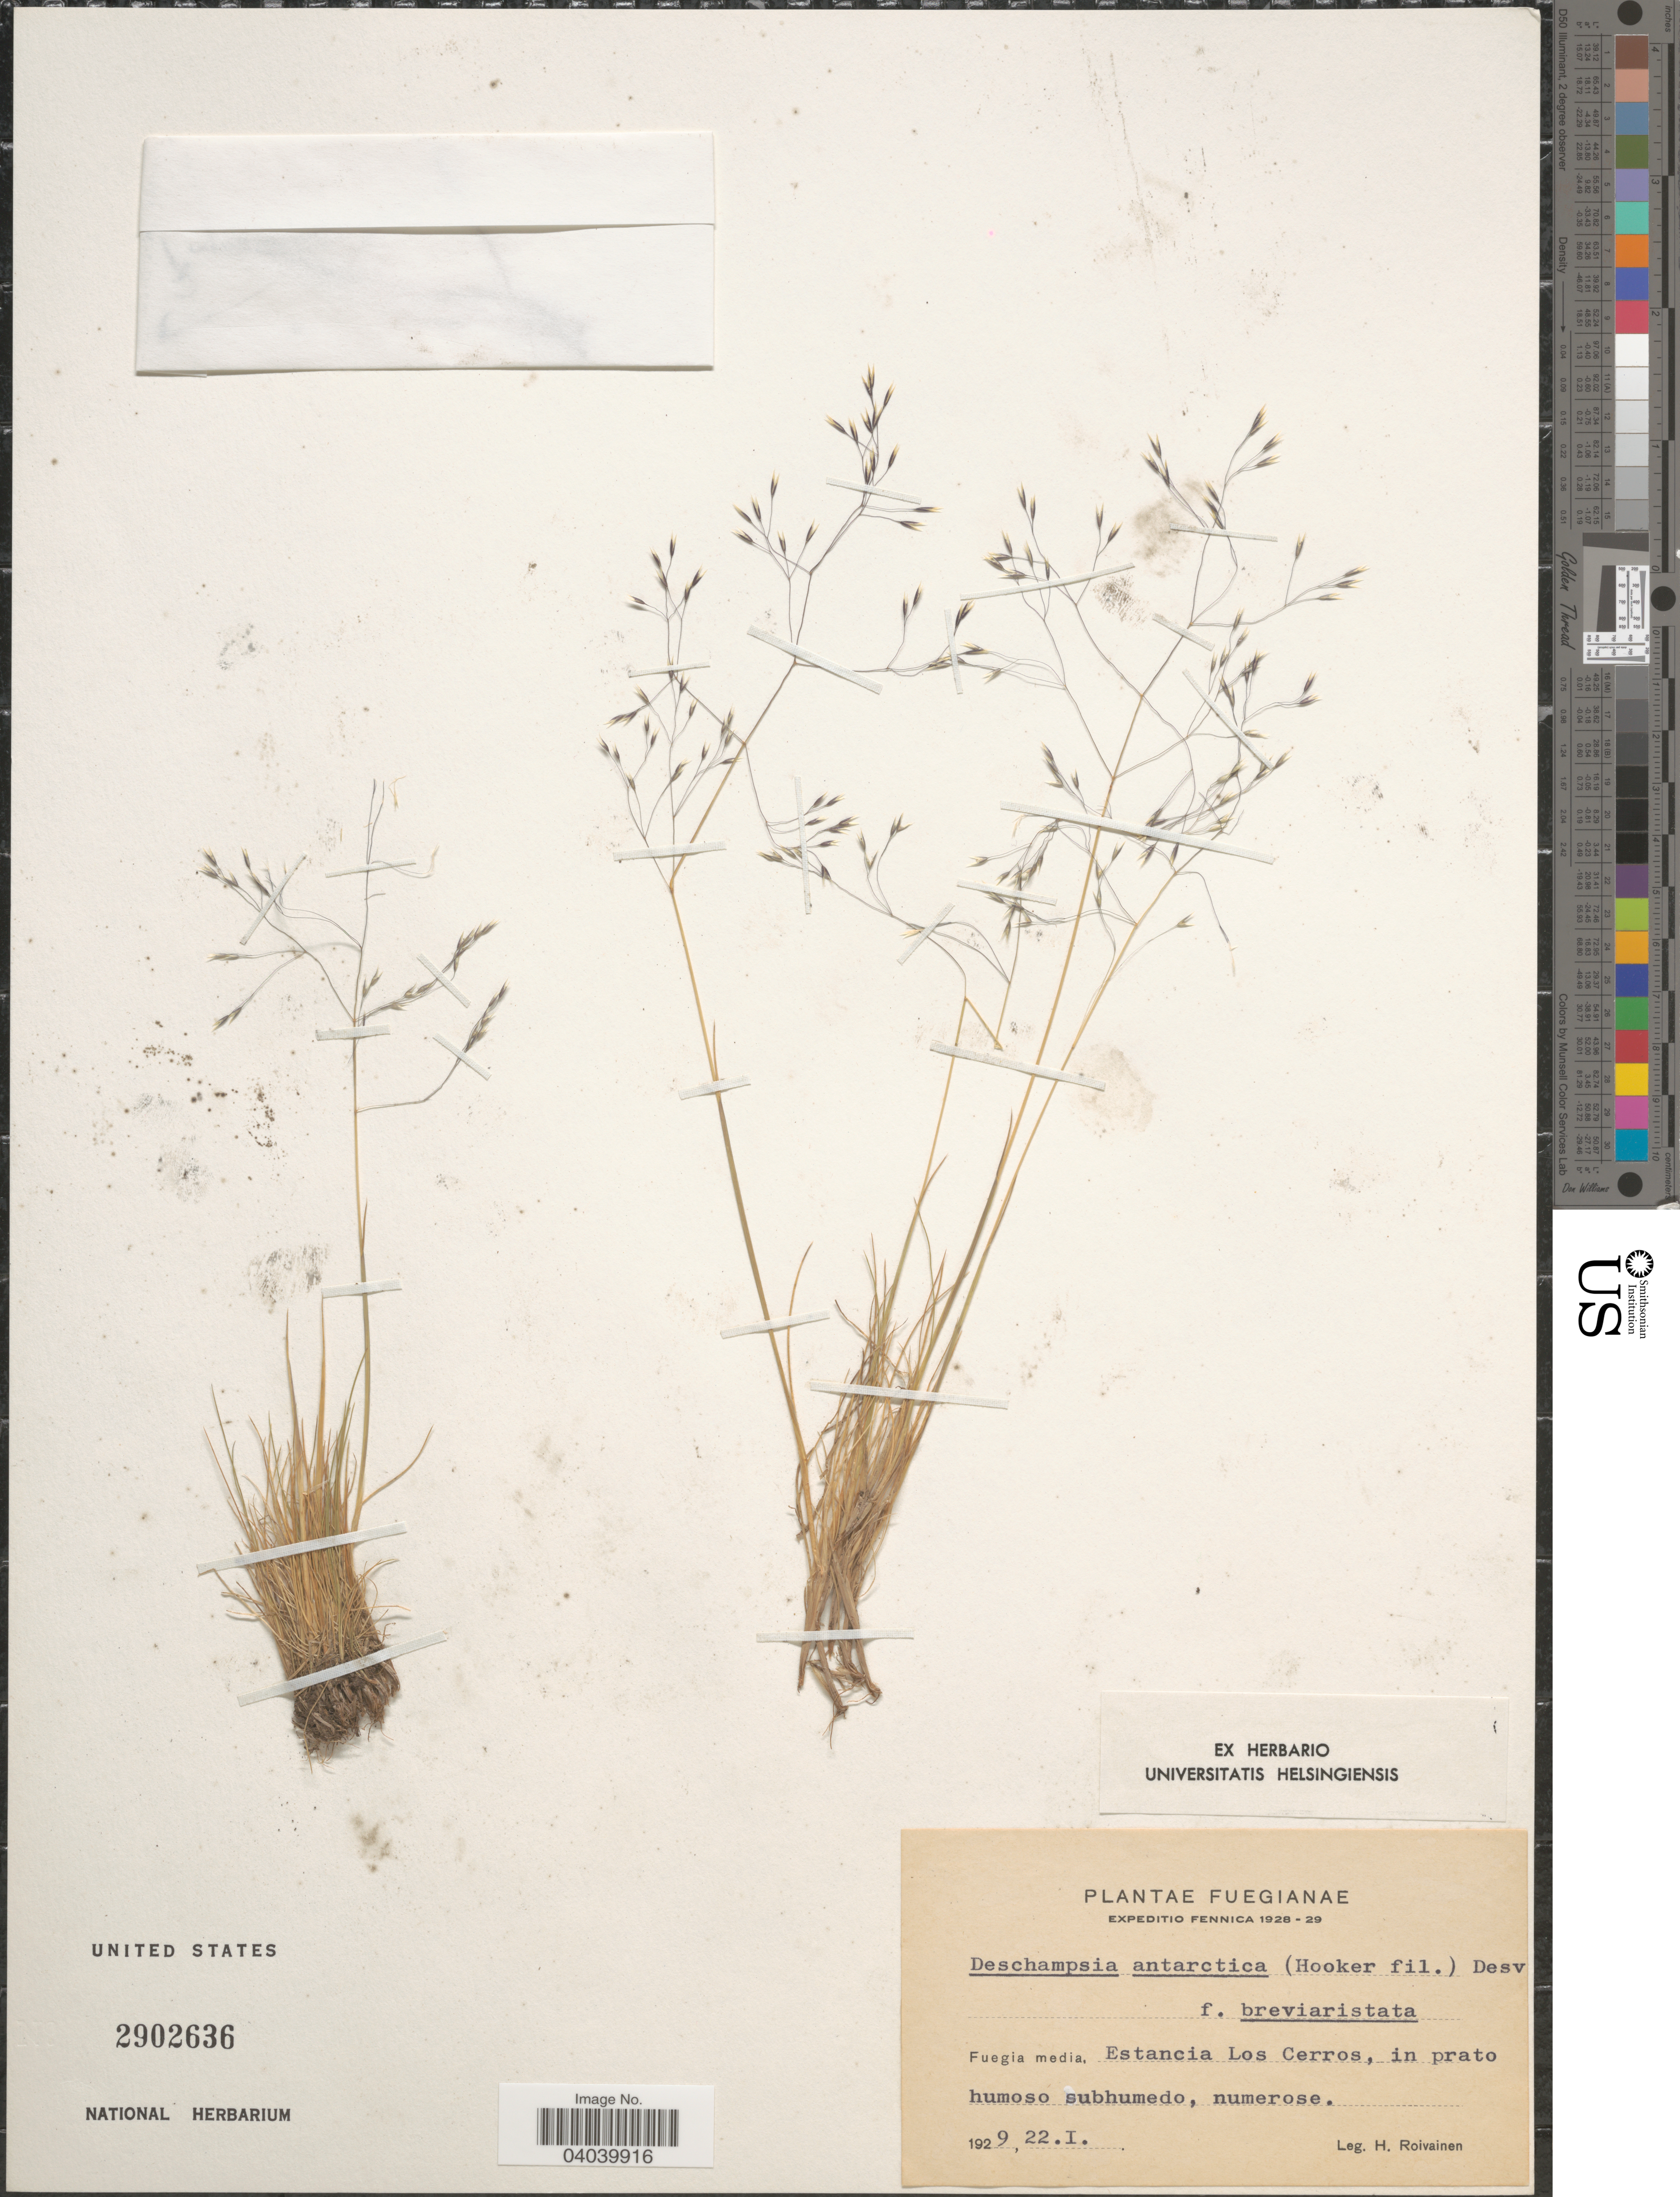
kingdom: Plantae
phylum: Tracheophyta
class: Liliopsida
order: Poales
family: Poaceae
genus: Deschampsia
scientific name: Deschampsia antarctica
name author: É. Desv.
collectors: H. Roivainen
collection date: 1929-01-22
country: Finland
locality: Fuegianae. Fennica. Fuegia media. Estancia Los Cerros, in prato humoso subhumedo, numerose.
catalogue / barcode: US 2902636